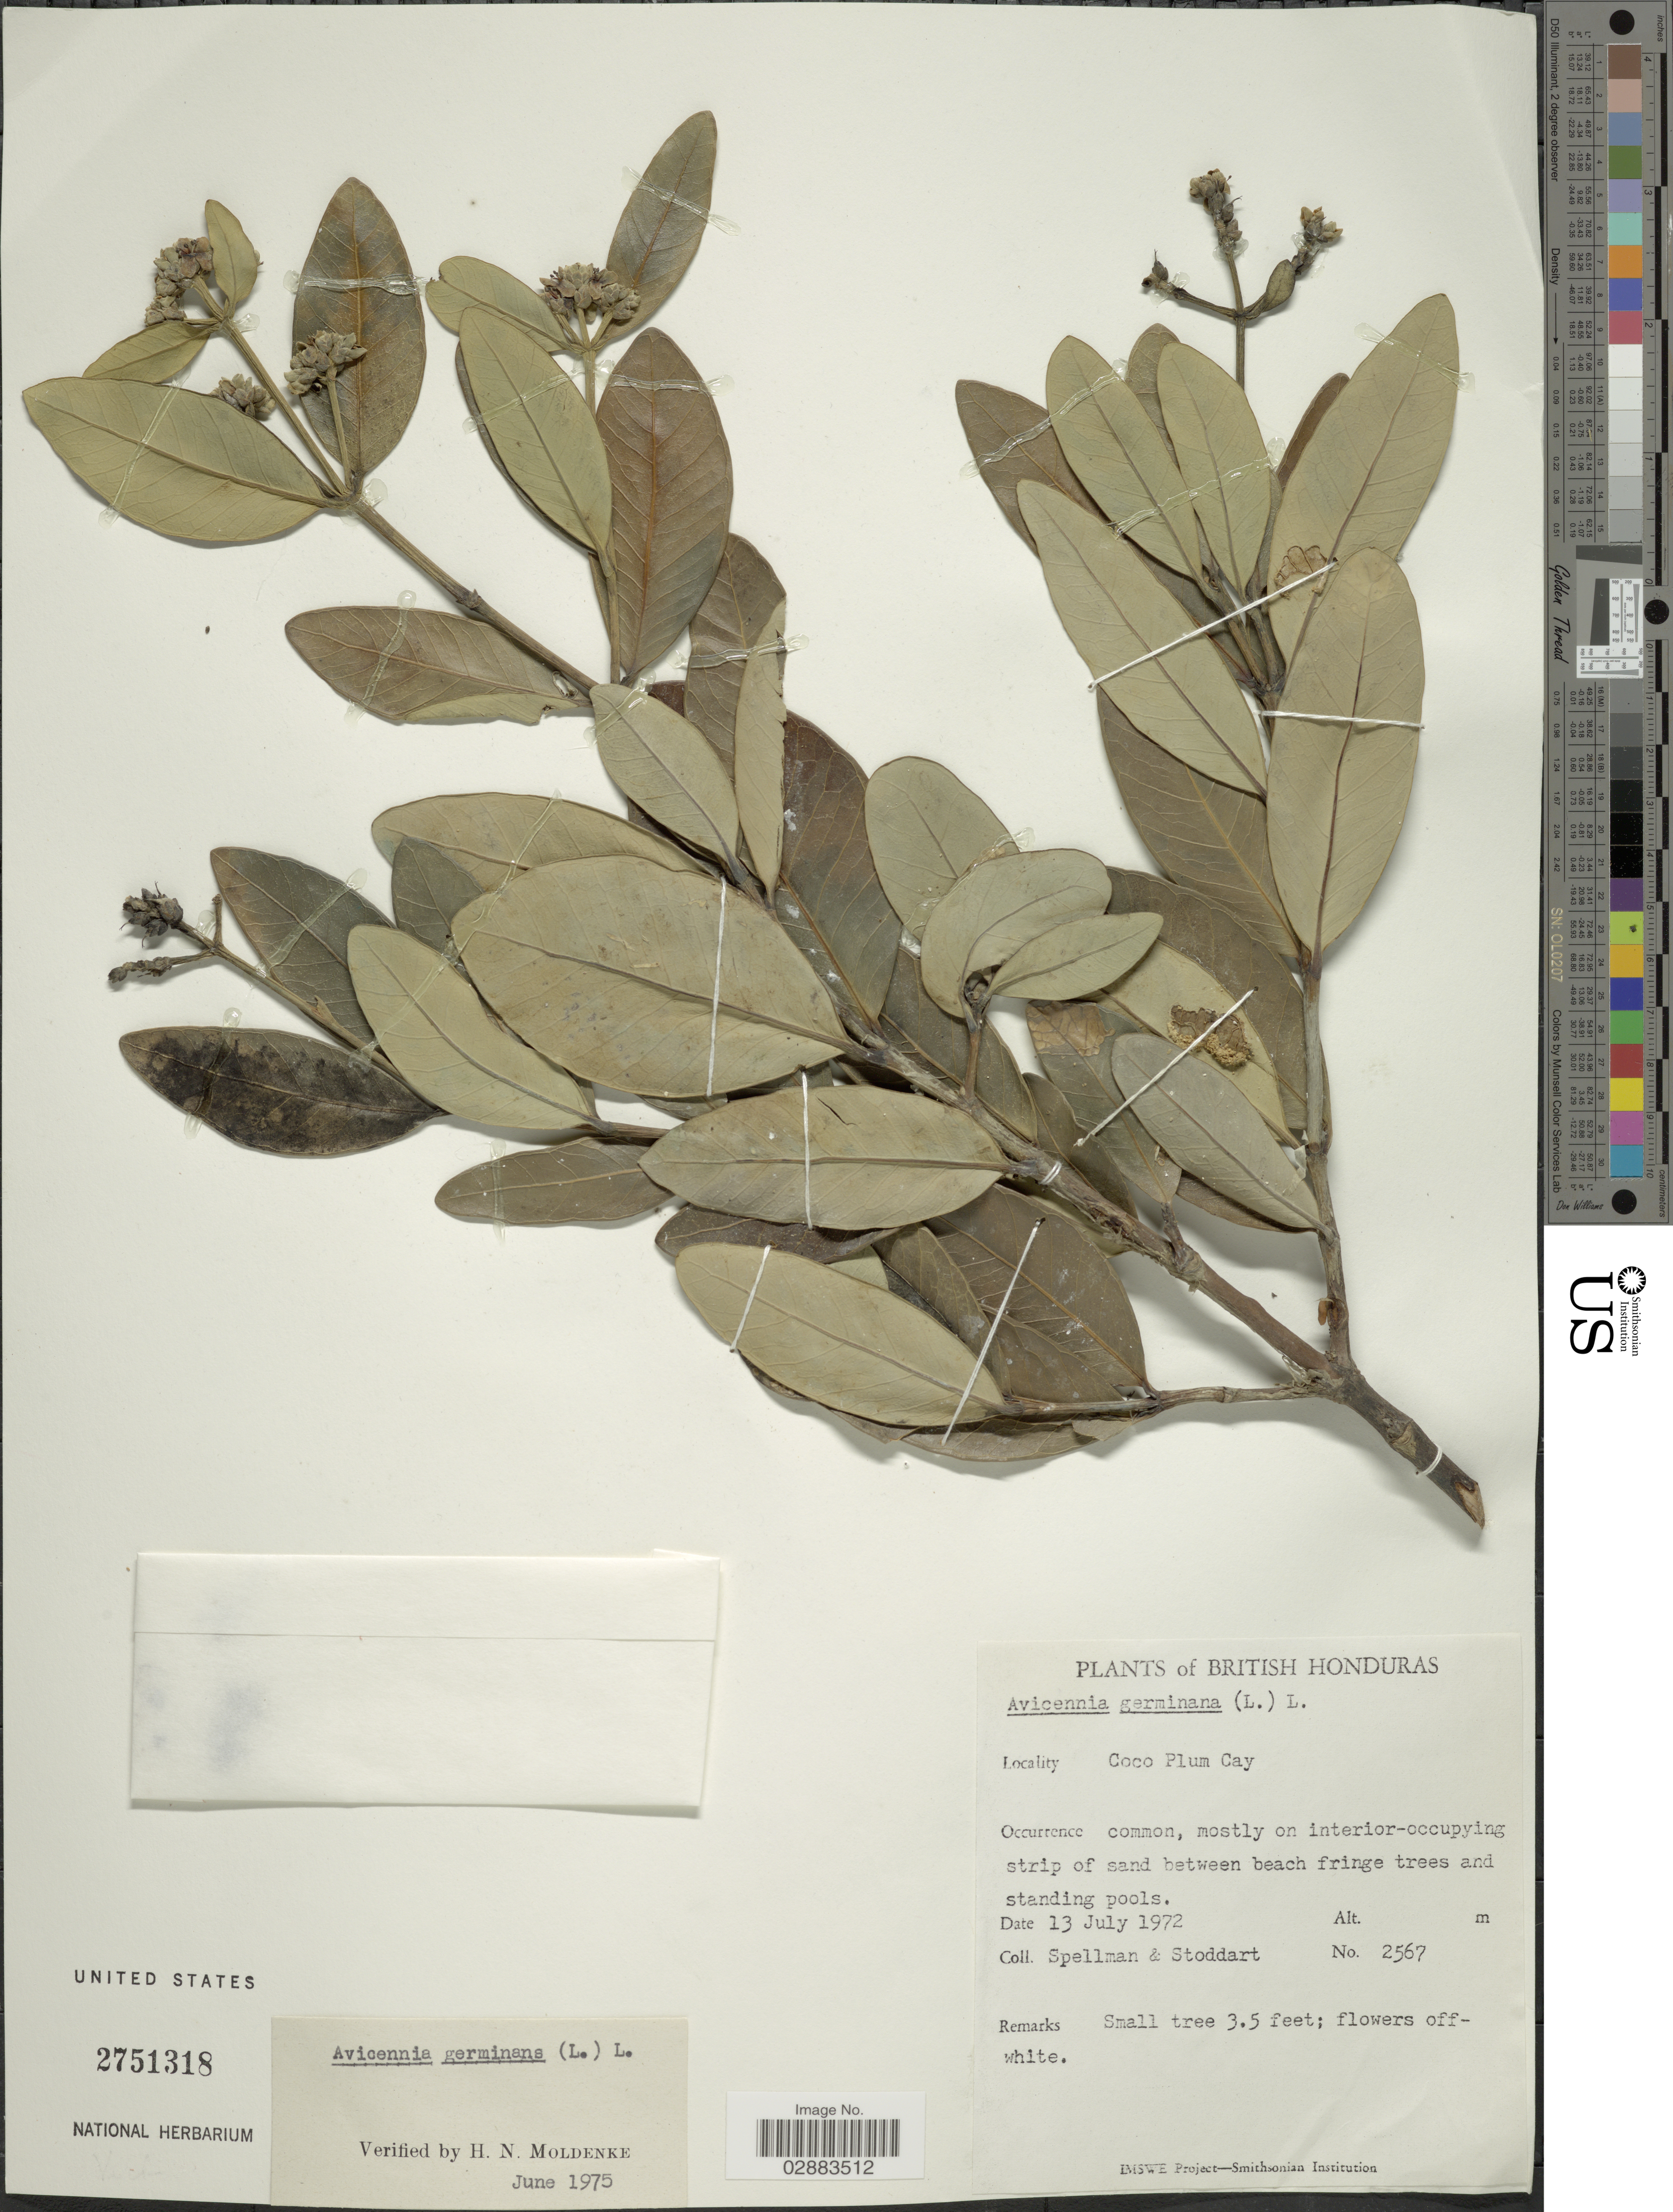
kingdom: Plantae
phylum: Tracheophyta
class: Magnoliopsida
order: Lamiales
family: Acanthaceae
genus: Avicennia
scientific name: Avicennia germinans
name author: (L.) L.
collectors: Spellman, -- & -. Stoddart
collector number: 2567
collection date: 1972-07-13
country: Belize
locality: British Honduras. Coco Plum Cay.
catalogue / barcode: US 2751318